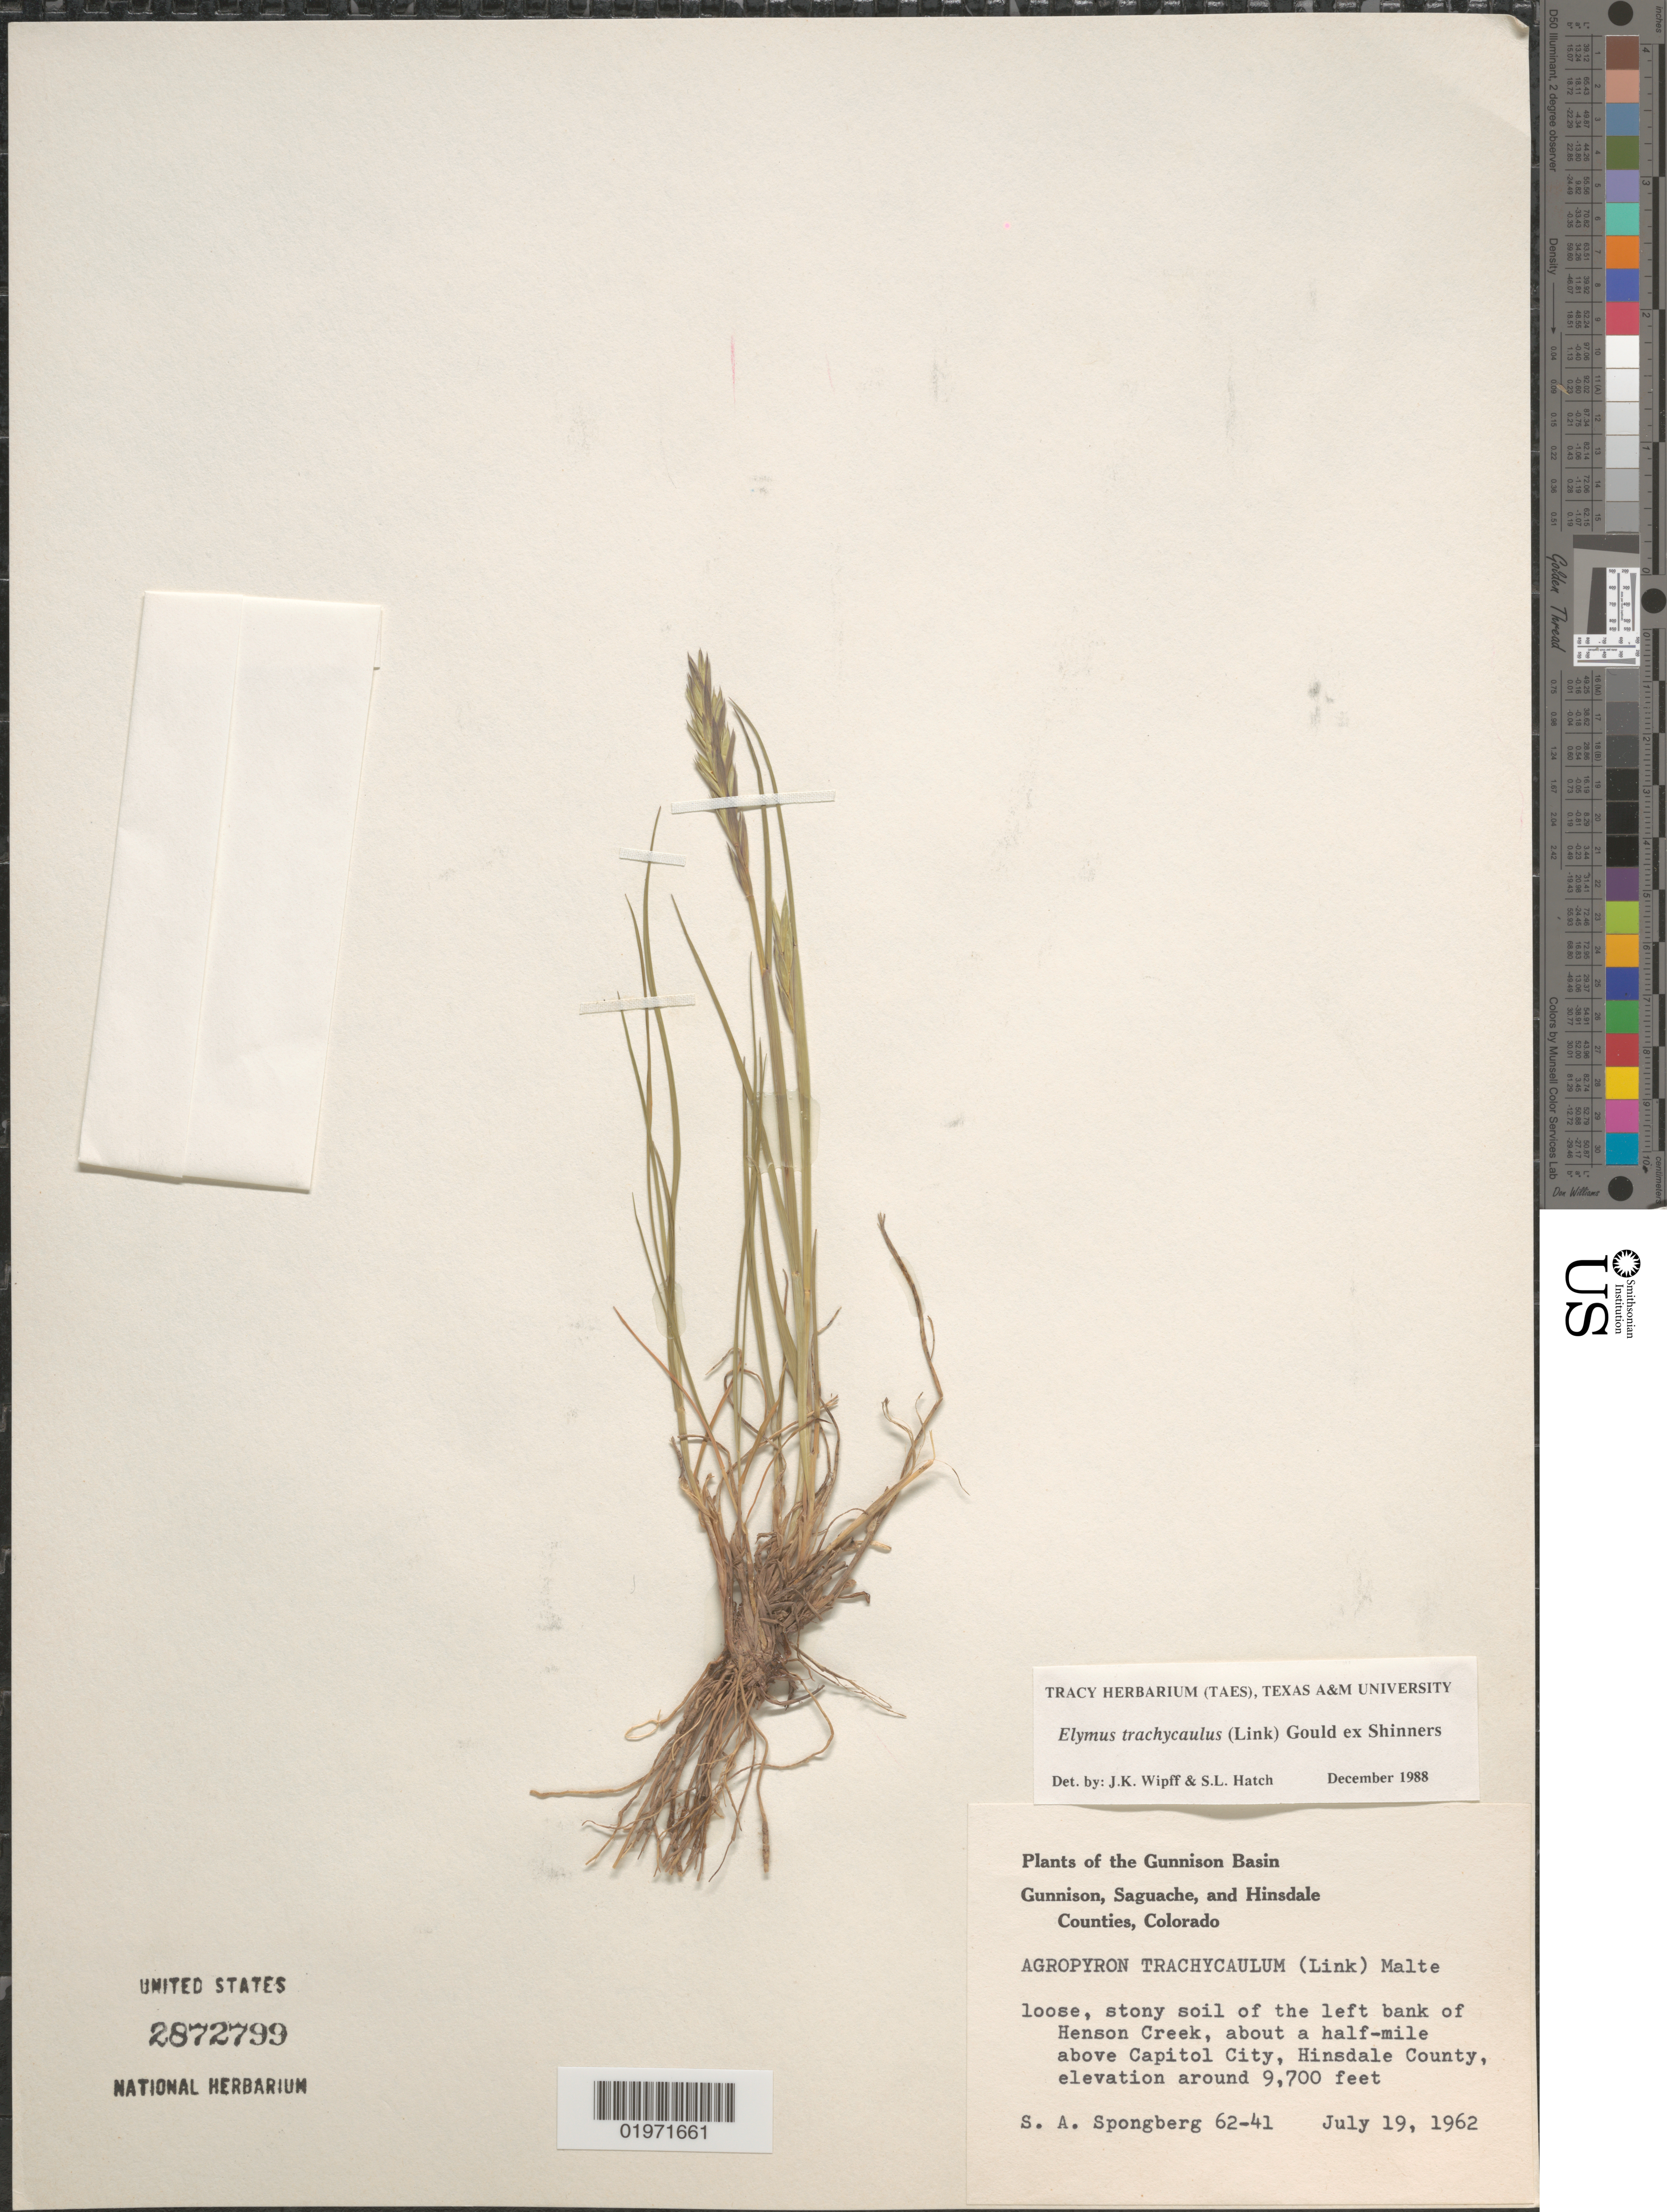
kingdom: Plantae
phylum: Tracheophyta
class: Liliopsida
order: Poales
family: Poaceae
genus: Elymus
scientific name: Elymus trachycaulus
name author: (Link) Gould ex Shinners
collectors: S. A.Spongberg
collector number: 62-41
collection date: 1962-07-19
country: United States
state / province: Colorado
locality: The Gunnison Basin. Loose, stony soil of the left bank of Henson Creek, about a half-mile above Capitol City, Hinsdale County.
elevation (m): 2957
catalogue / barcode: US 2872799